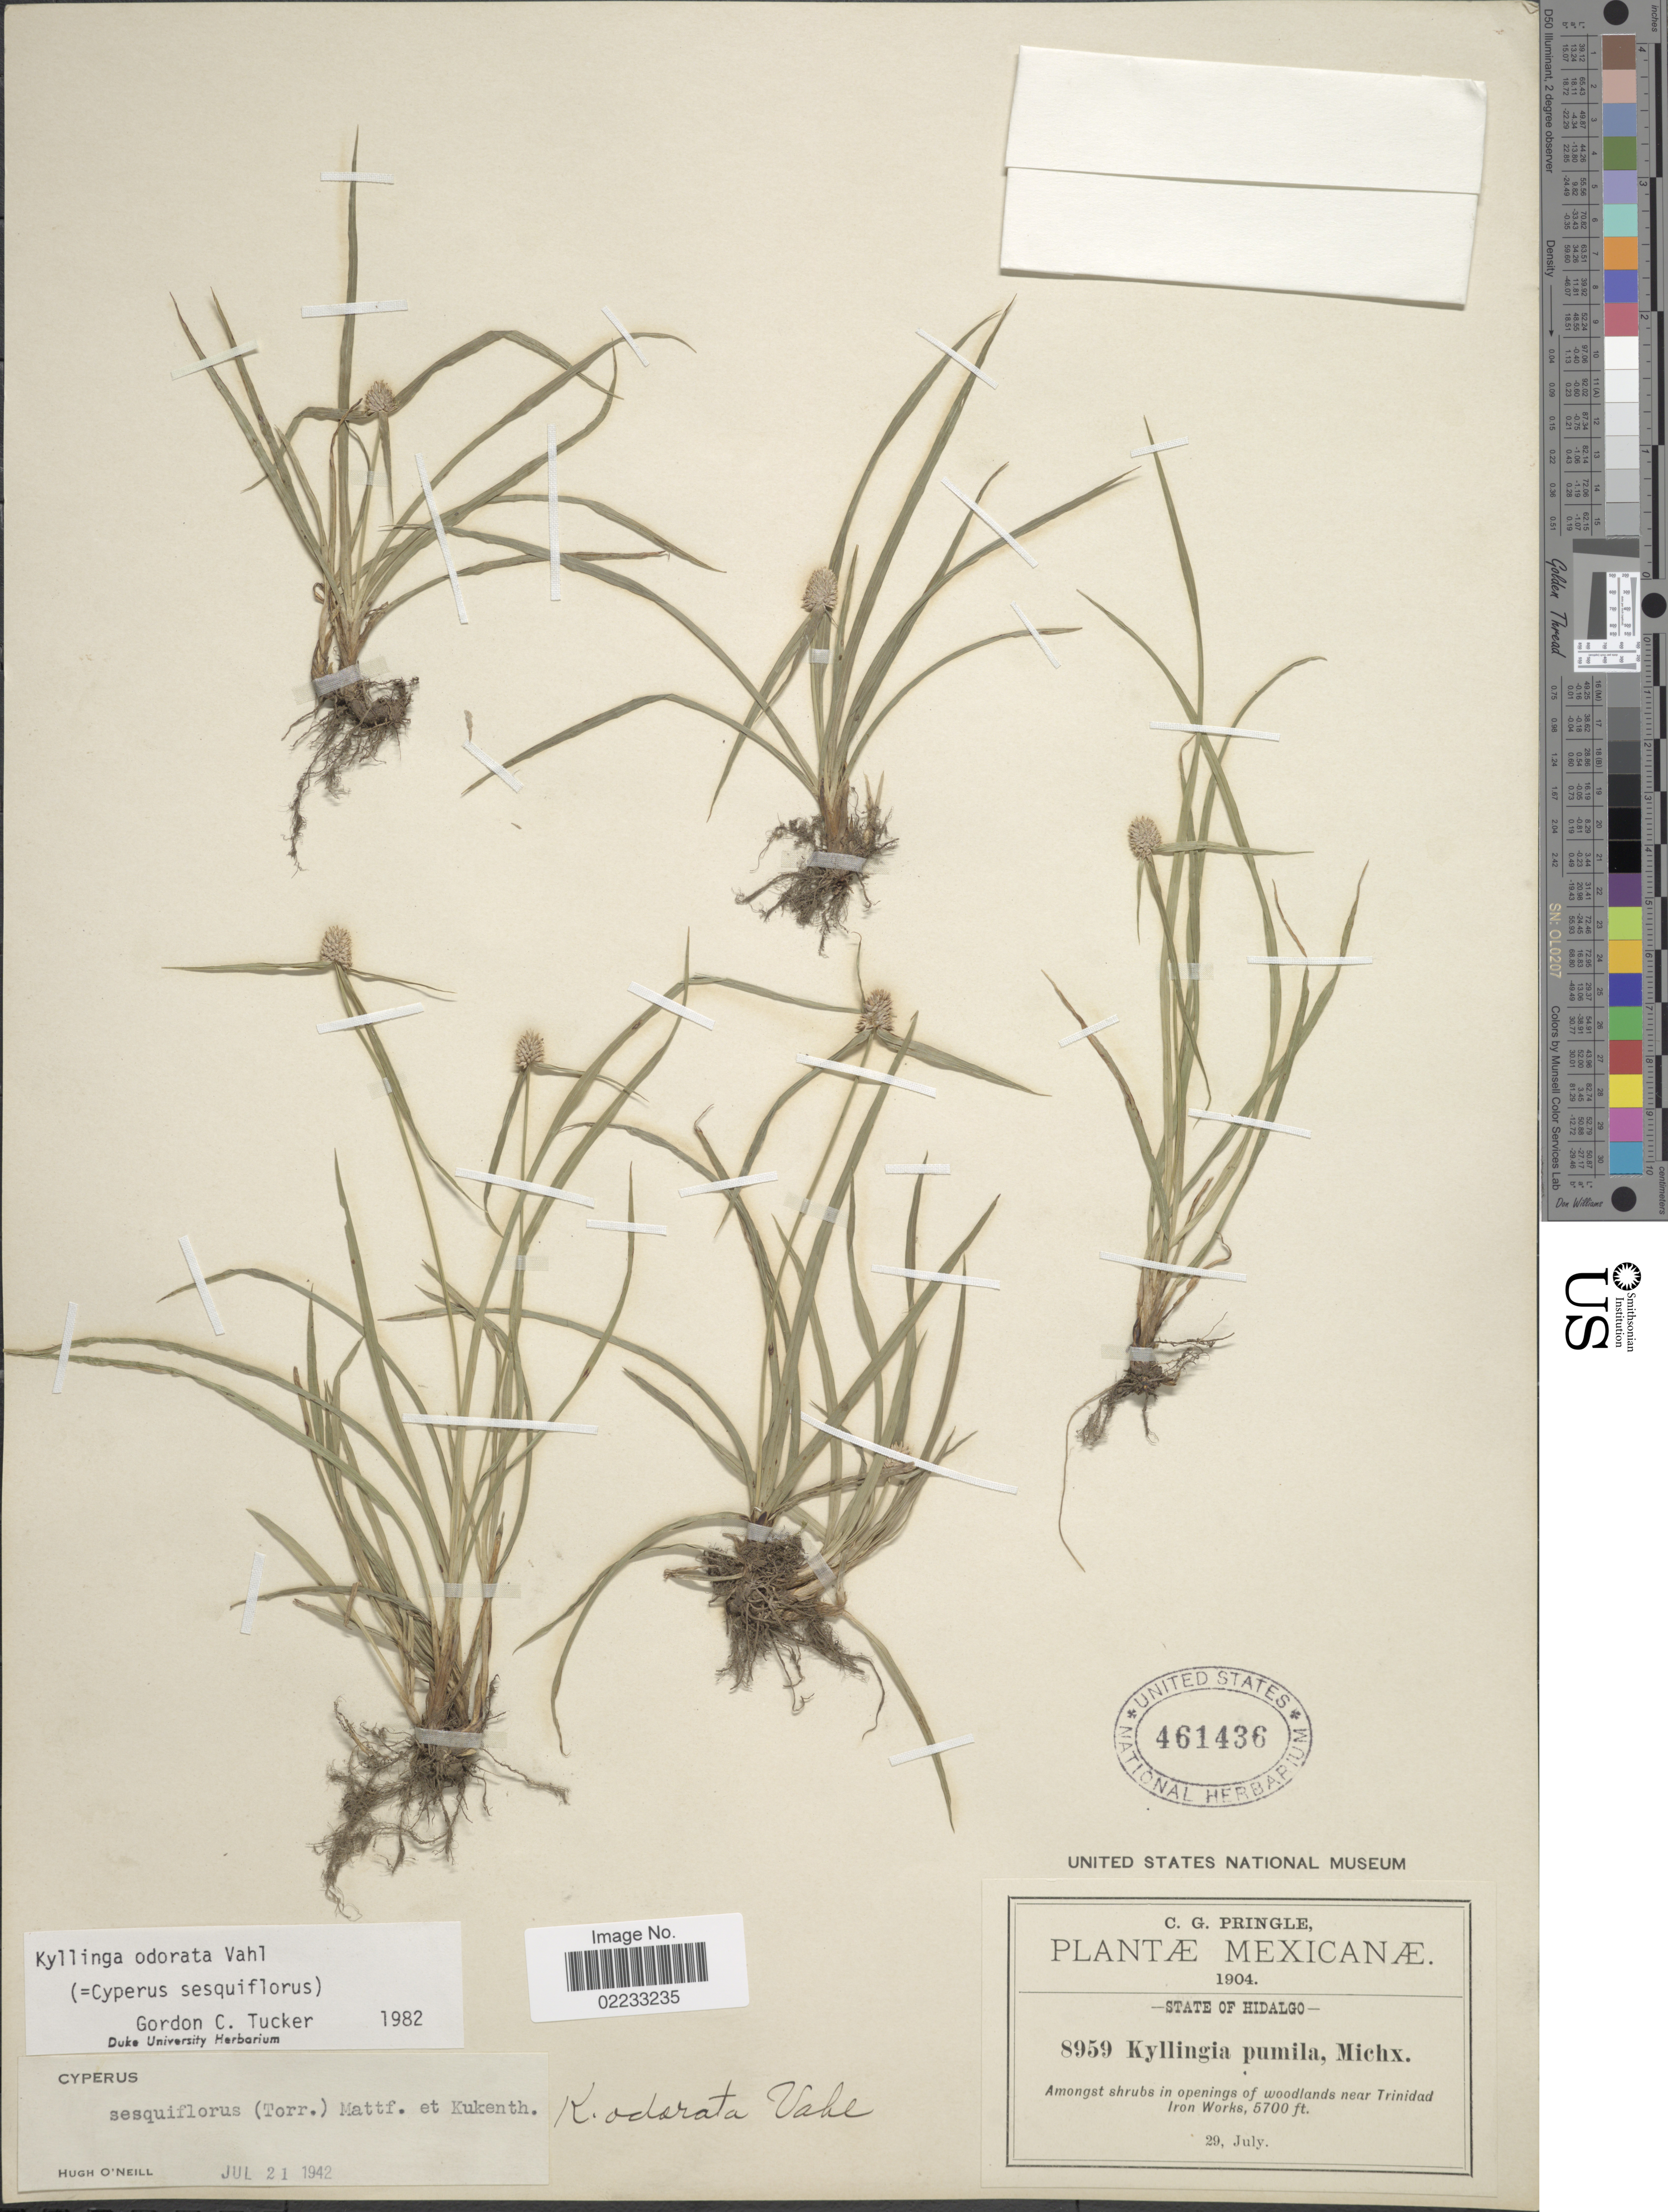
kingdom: Plantae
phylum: Tracheophyta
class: Liliopsida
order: Poales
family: Cyperaceae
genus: Cyperus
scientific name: Cyperus sesquiflorus subsp. sesquiflorus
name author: (Torr.) Mattf. & Kük.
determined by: Strong, M. T., (US), Smithsonian Institution - National Museum of Natural History (UNITED STATES)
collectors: C. G. Pringle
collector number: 8959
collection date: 1904-07-29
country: Mexico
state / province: Hidalgo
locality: Amongst shrubs in openings of woodlands near Trinidad Iron Works.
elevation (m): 1737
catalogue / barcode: US 461436